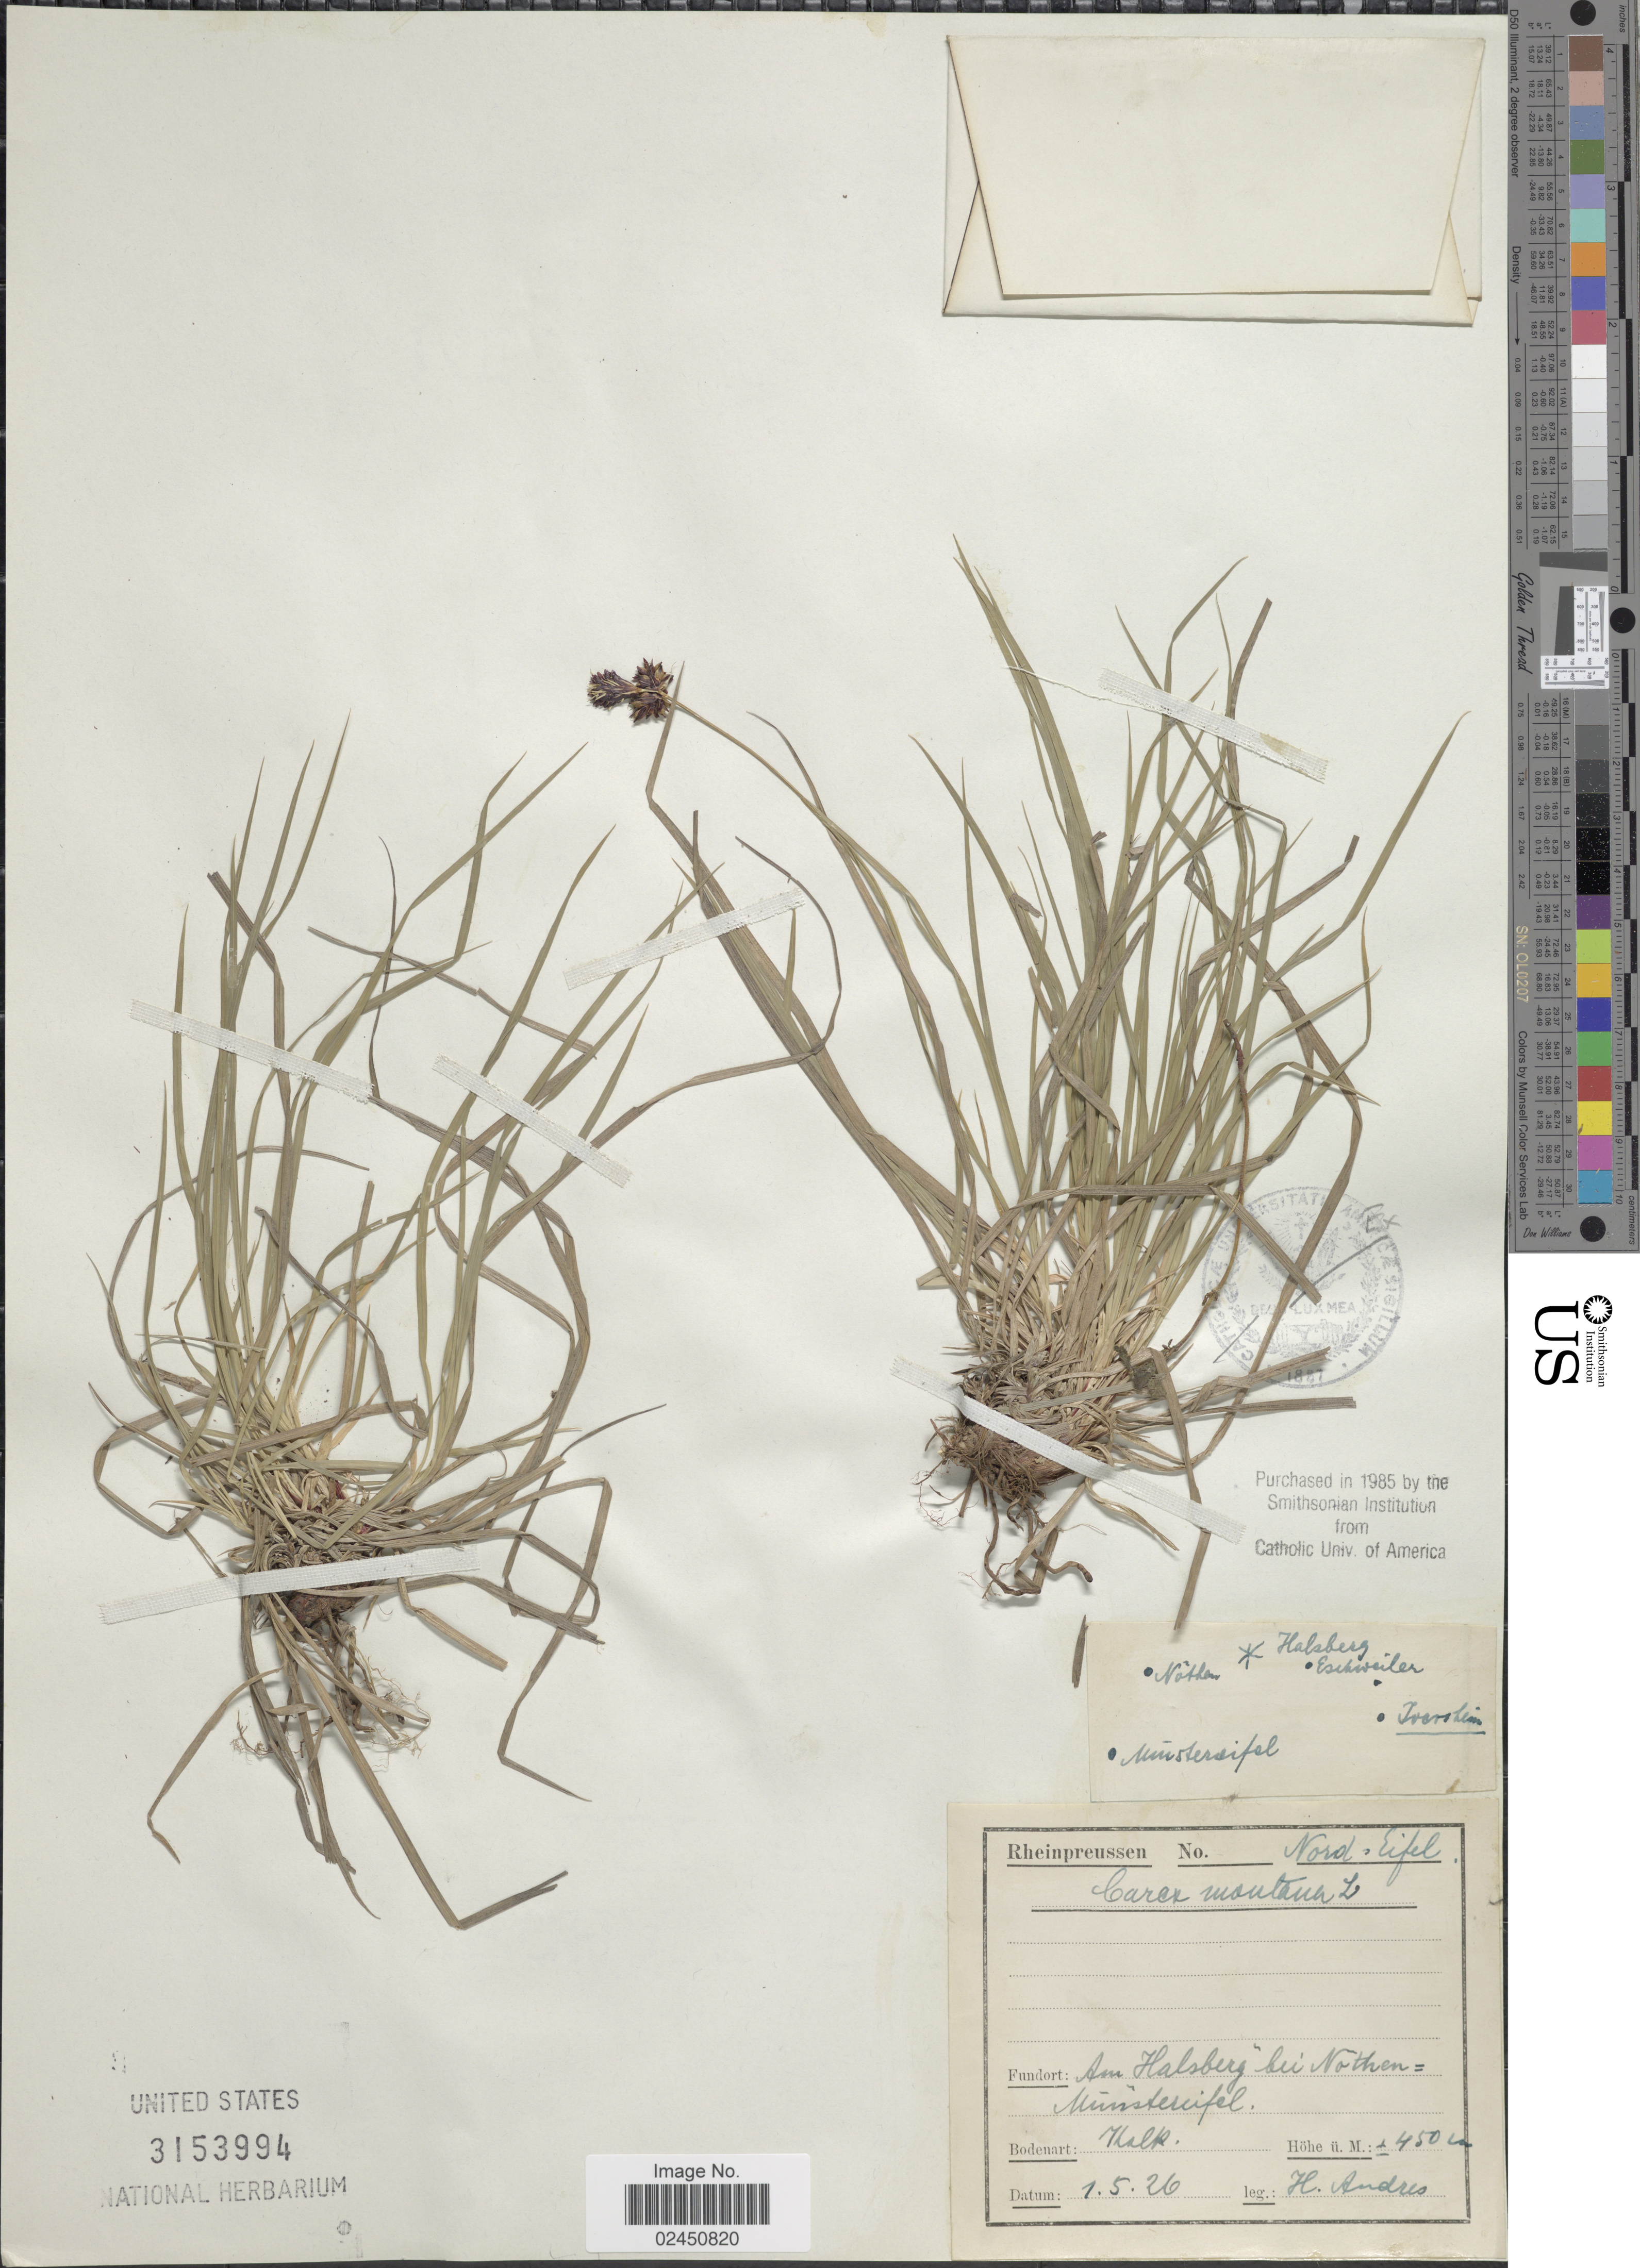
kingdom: Plantae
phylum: Tracheophyta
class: Liliopsida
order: Poales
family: Cyperaceae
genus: Carex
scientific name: Carex montana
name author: L.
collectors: H. Andres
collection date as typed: Transcribed d/m/y: 1/5/26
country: Germany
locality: Nord-Eifel, am Halsberg bei Nothen, Munistercifel [interpreted]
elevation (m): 450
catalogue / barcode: US 3153994